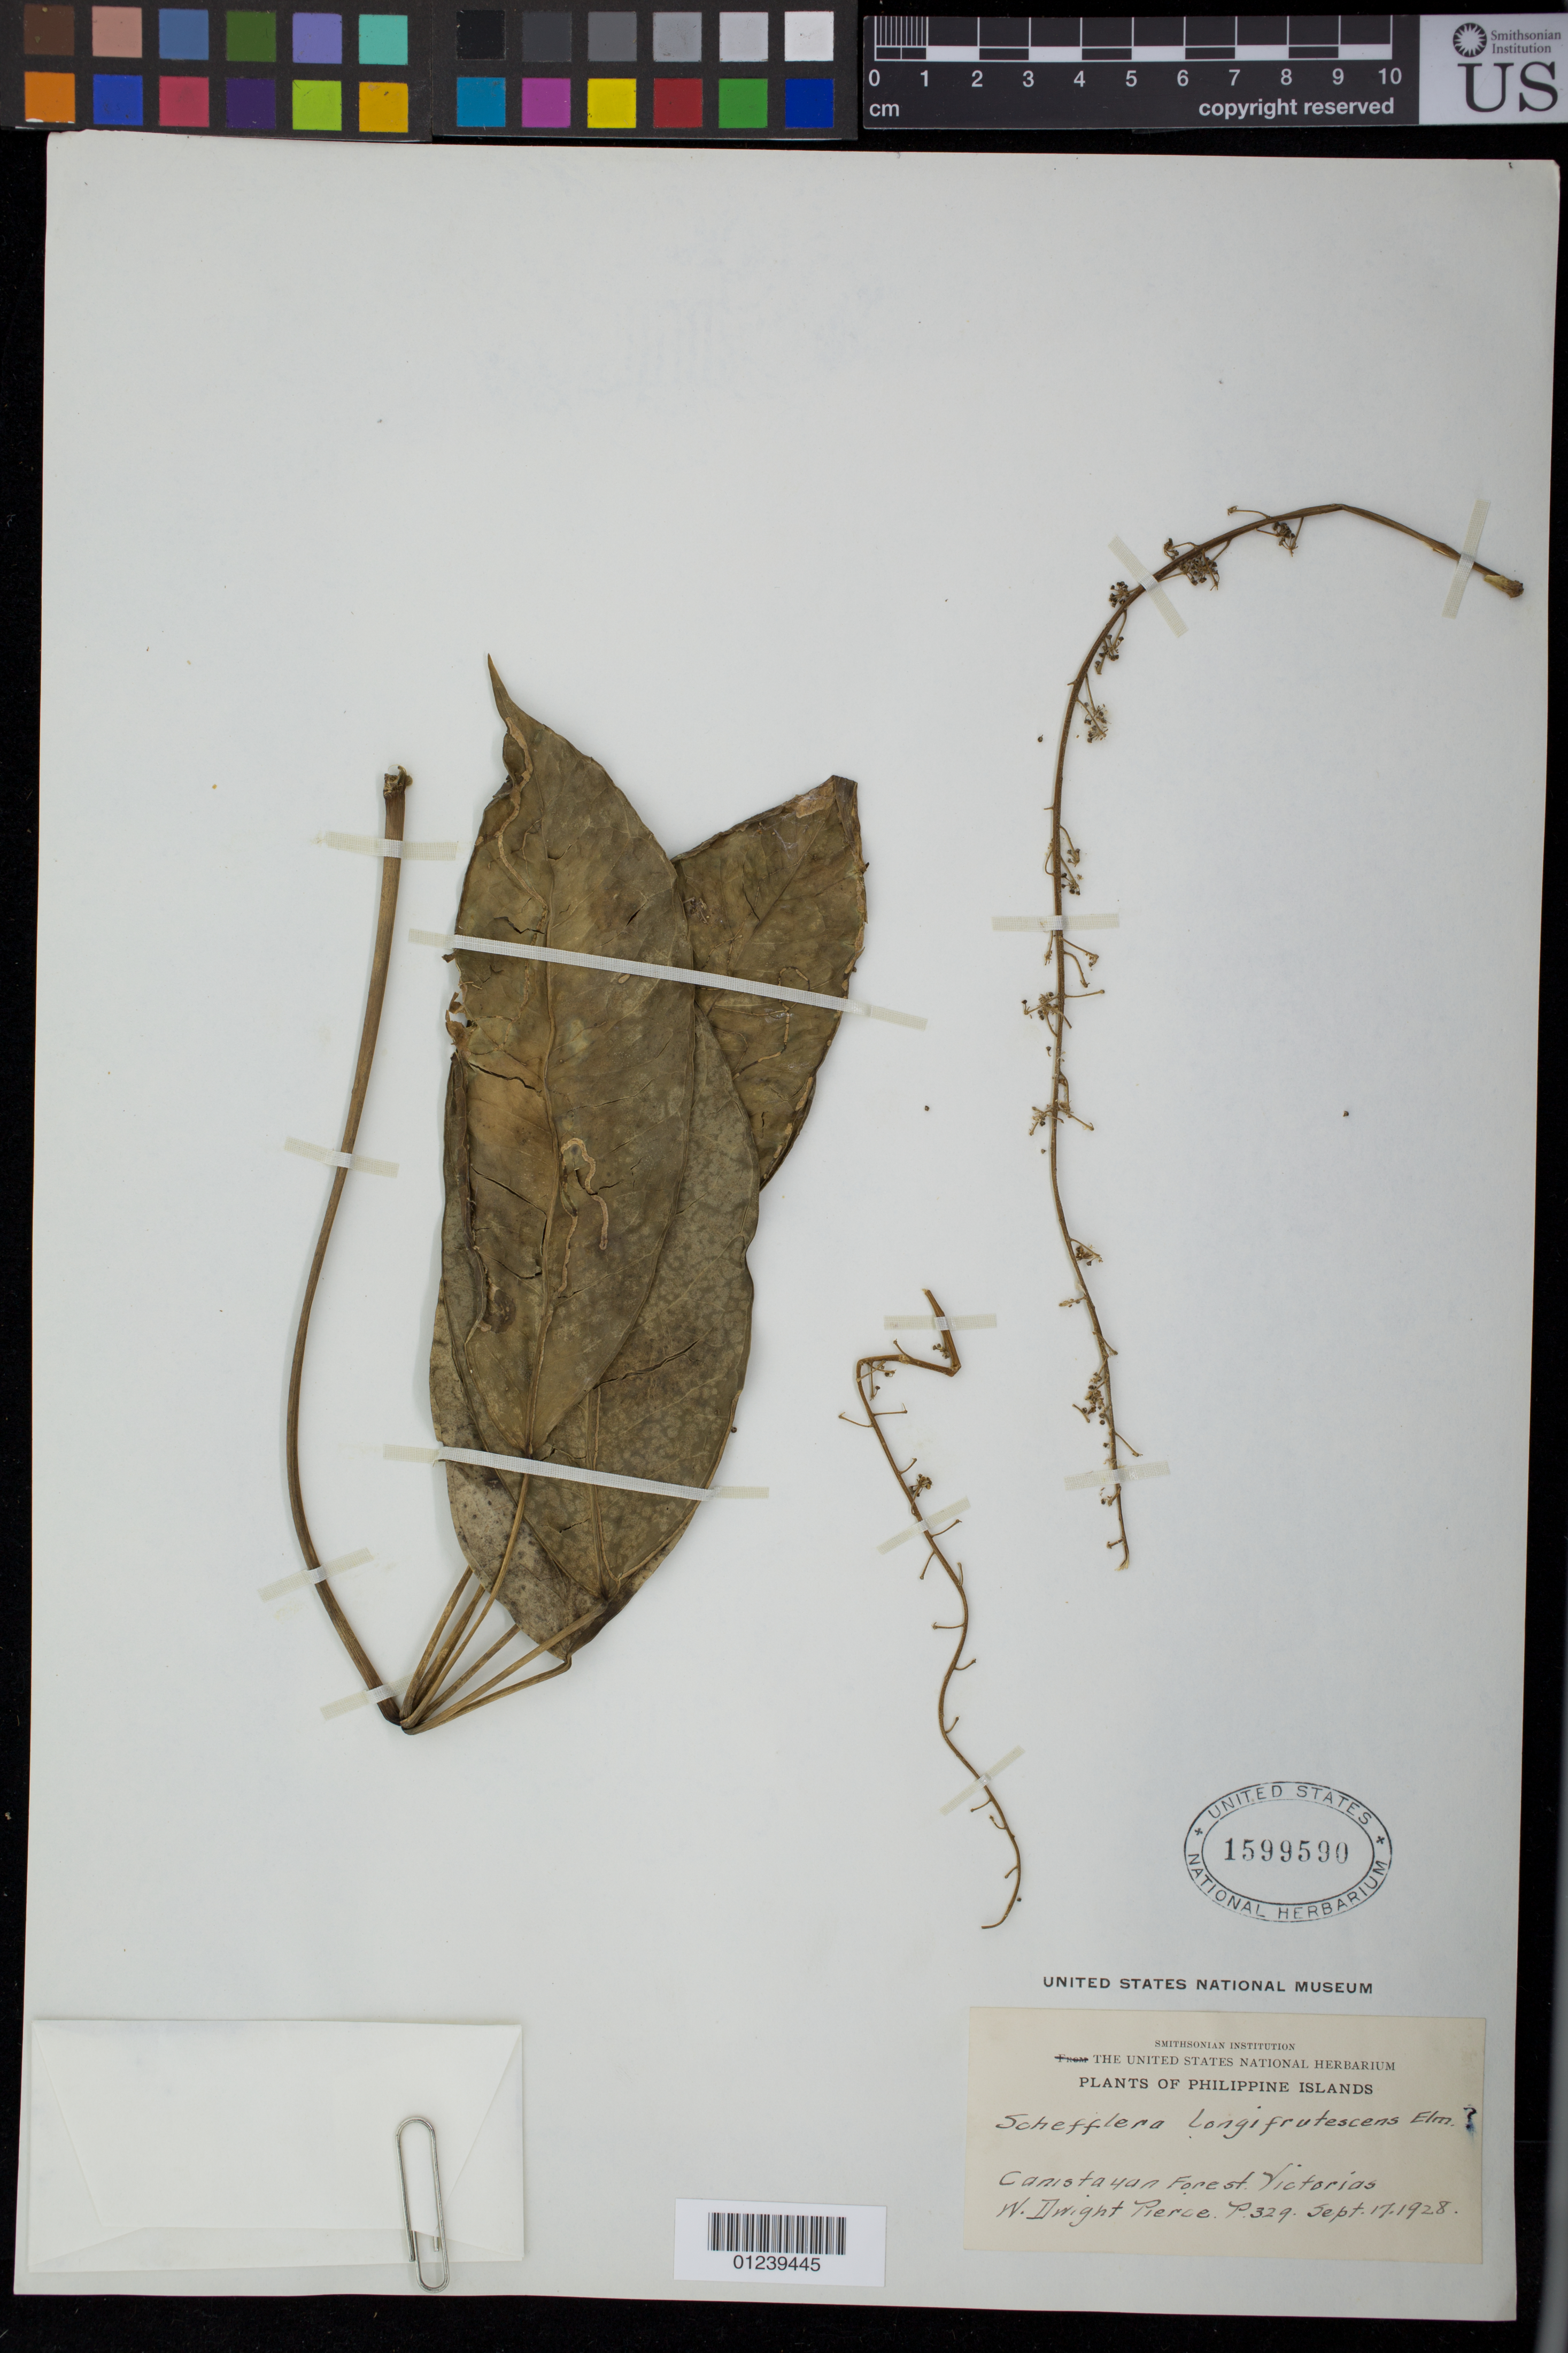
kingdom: Plantae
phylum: Tracheophyta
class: Magnoliopsida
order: Apiales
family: Araliaceae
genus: Schefflera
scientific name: Schefflera longifructescens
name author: Elmer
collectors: W. Pierce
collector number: P329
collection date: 1928-09-17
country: Philippines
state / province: Western Visayas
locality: Canistayan Forest. Victorias.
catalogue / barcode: US 1599590